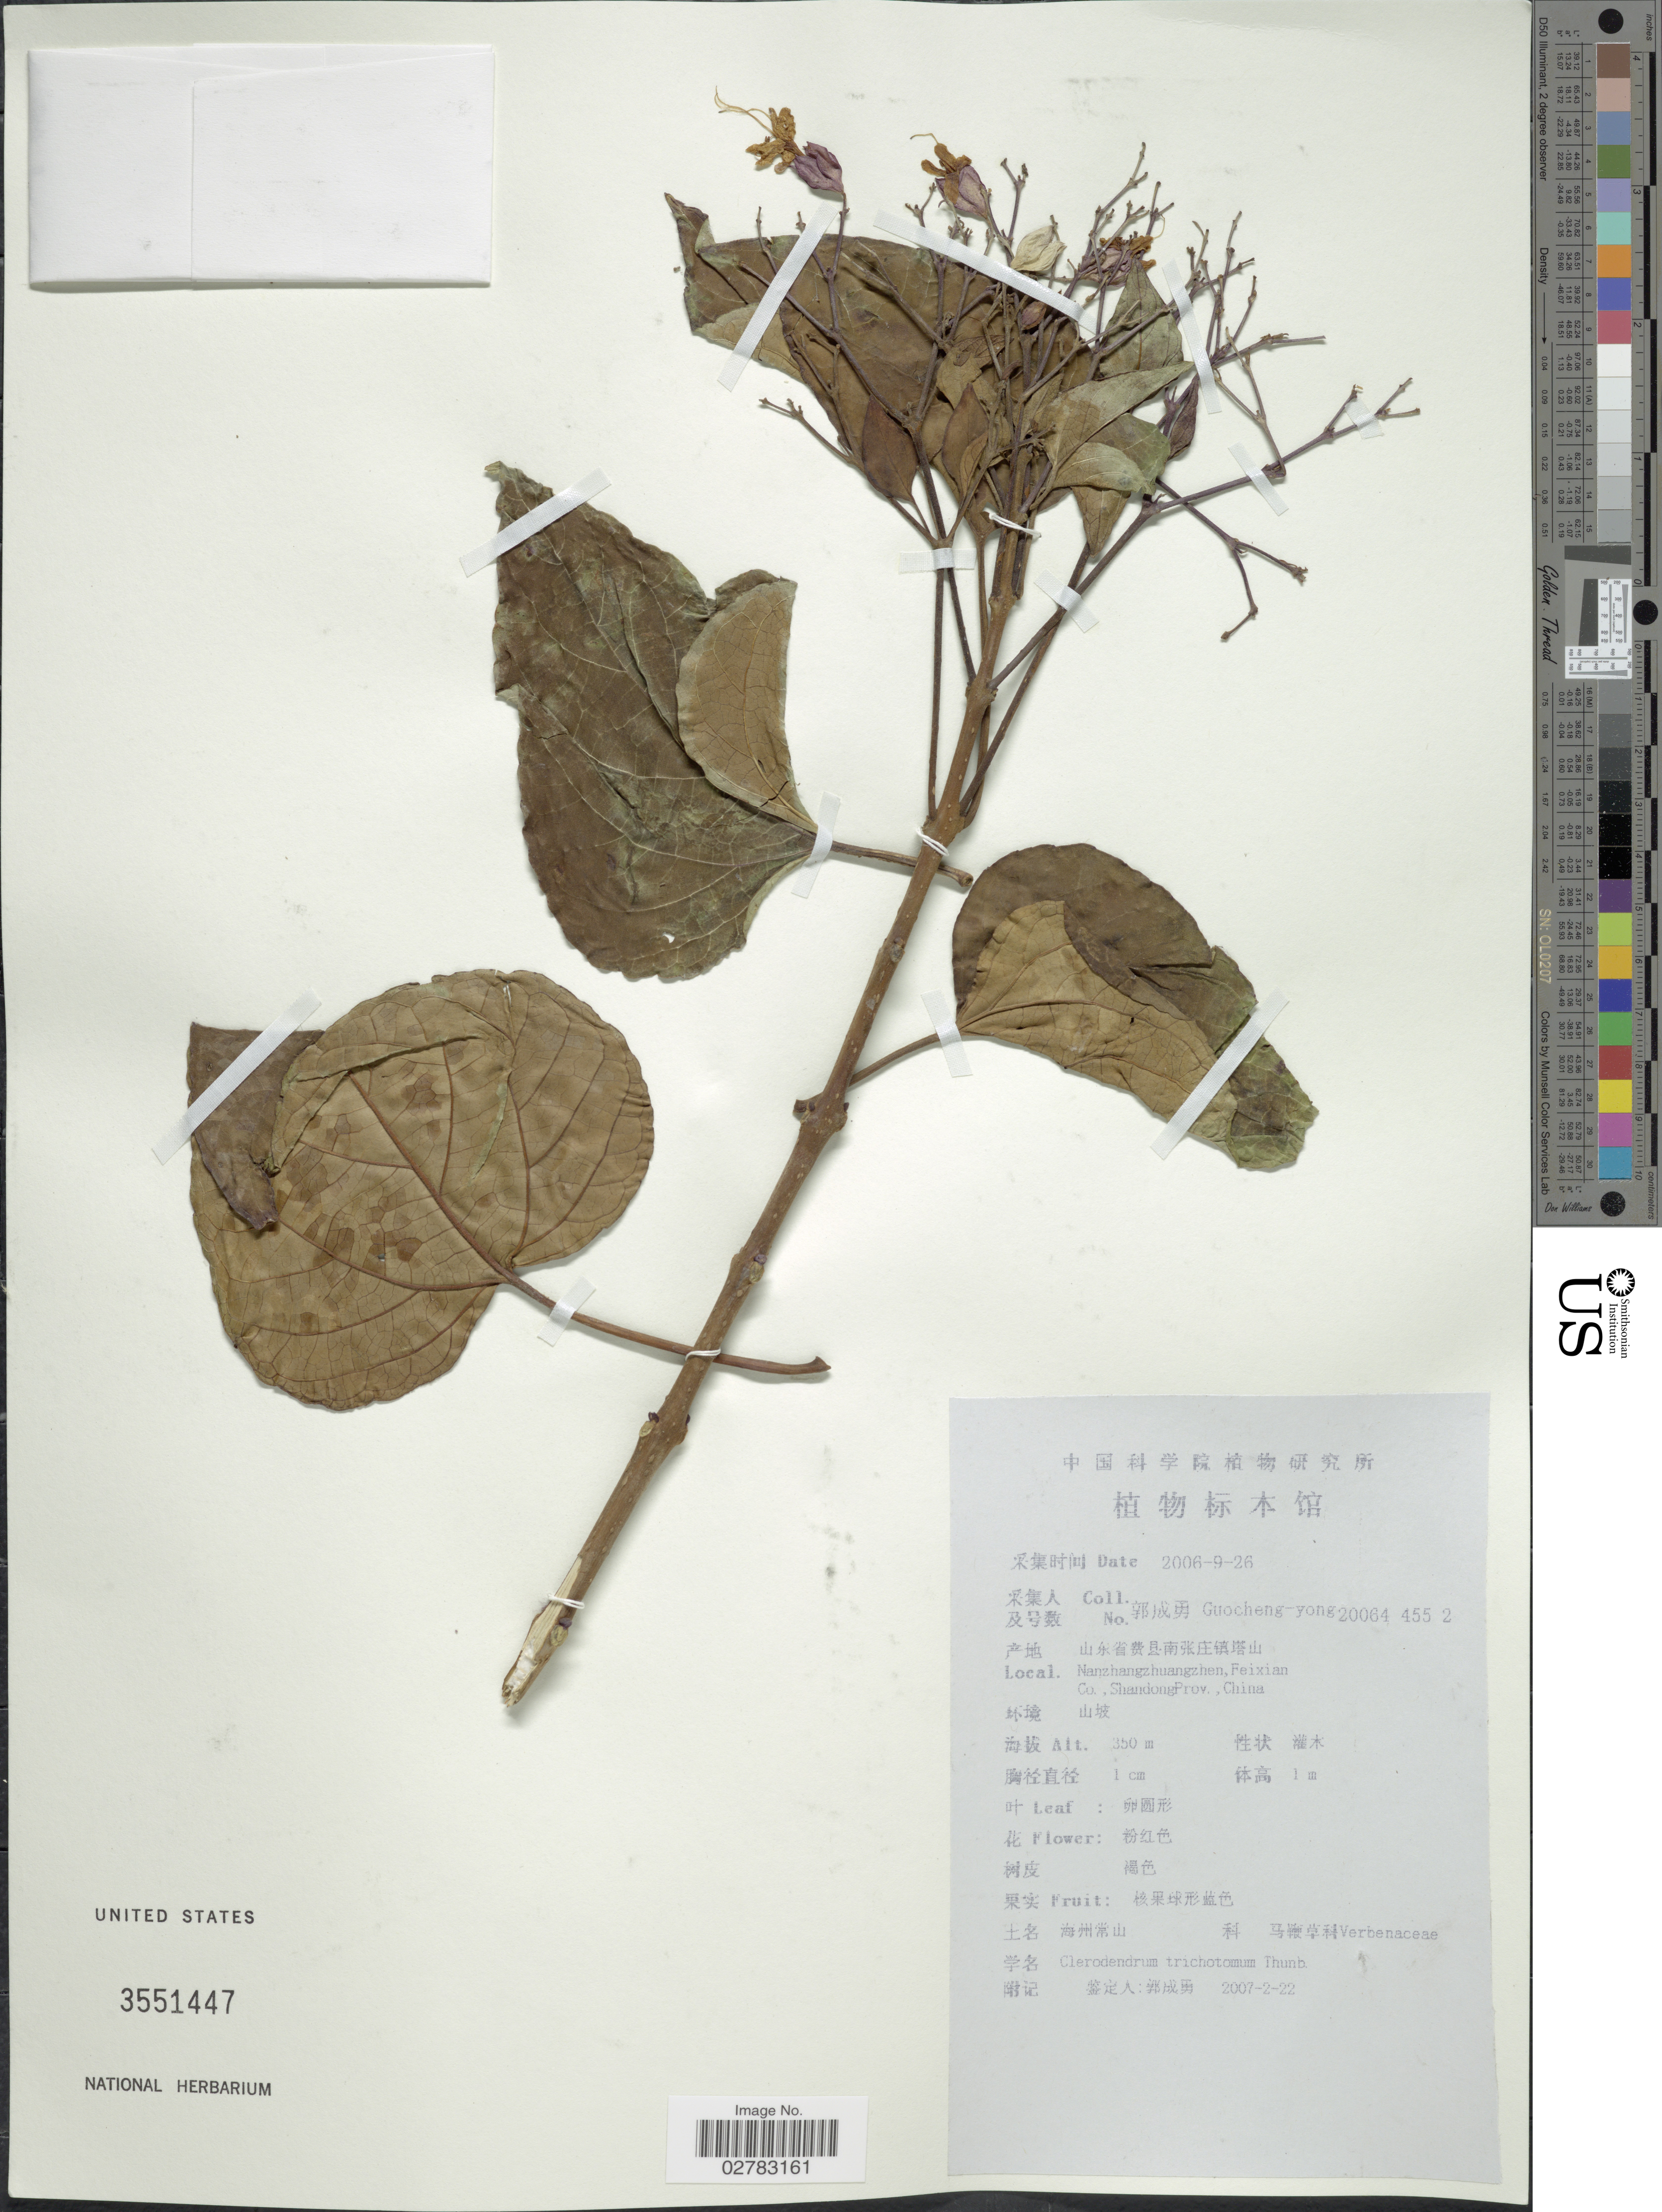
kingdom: Plantae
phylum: Tracheophyta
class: Magnoliopsida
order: Lamiales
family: Lamiaceae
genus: Clerodendrum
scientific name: Clerodendrum trichotomum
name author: Thunb.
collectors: Guo cheng-yong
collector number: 200644552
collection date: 2006-09-26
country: China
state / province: Shandong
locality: Nanzhangzhuangzhen, Feixian Co.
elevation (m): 350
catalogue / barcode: US 3551447